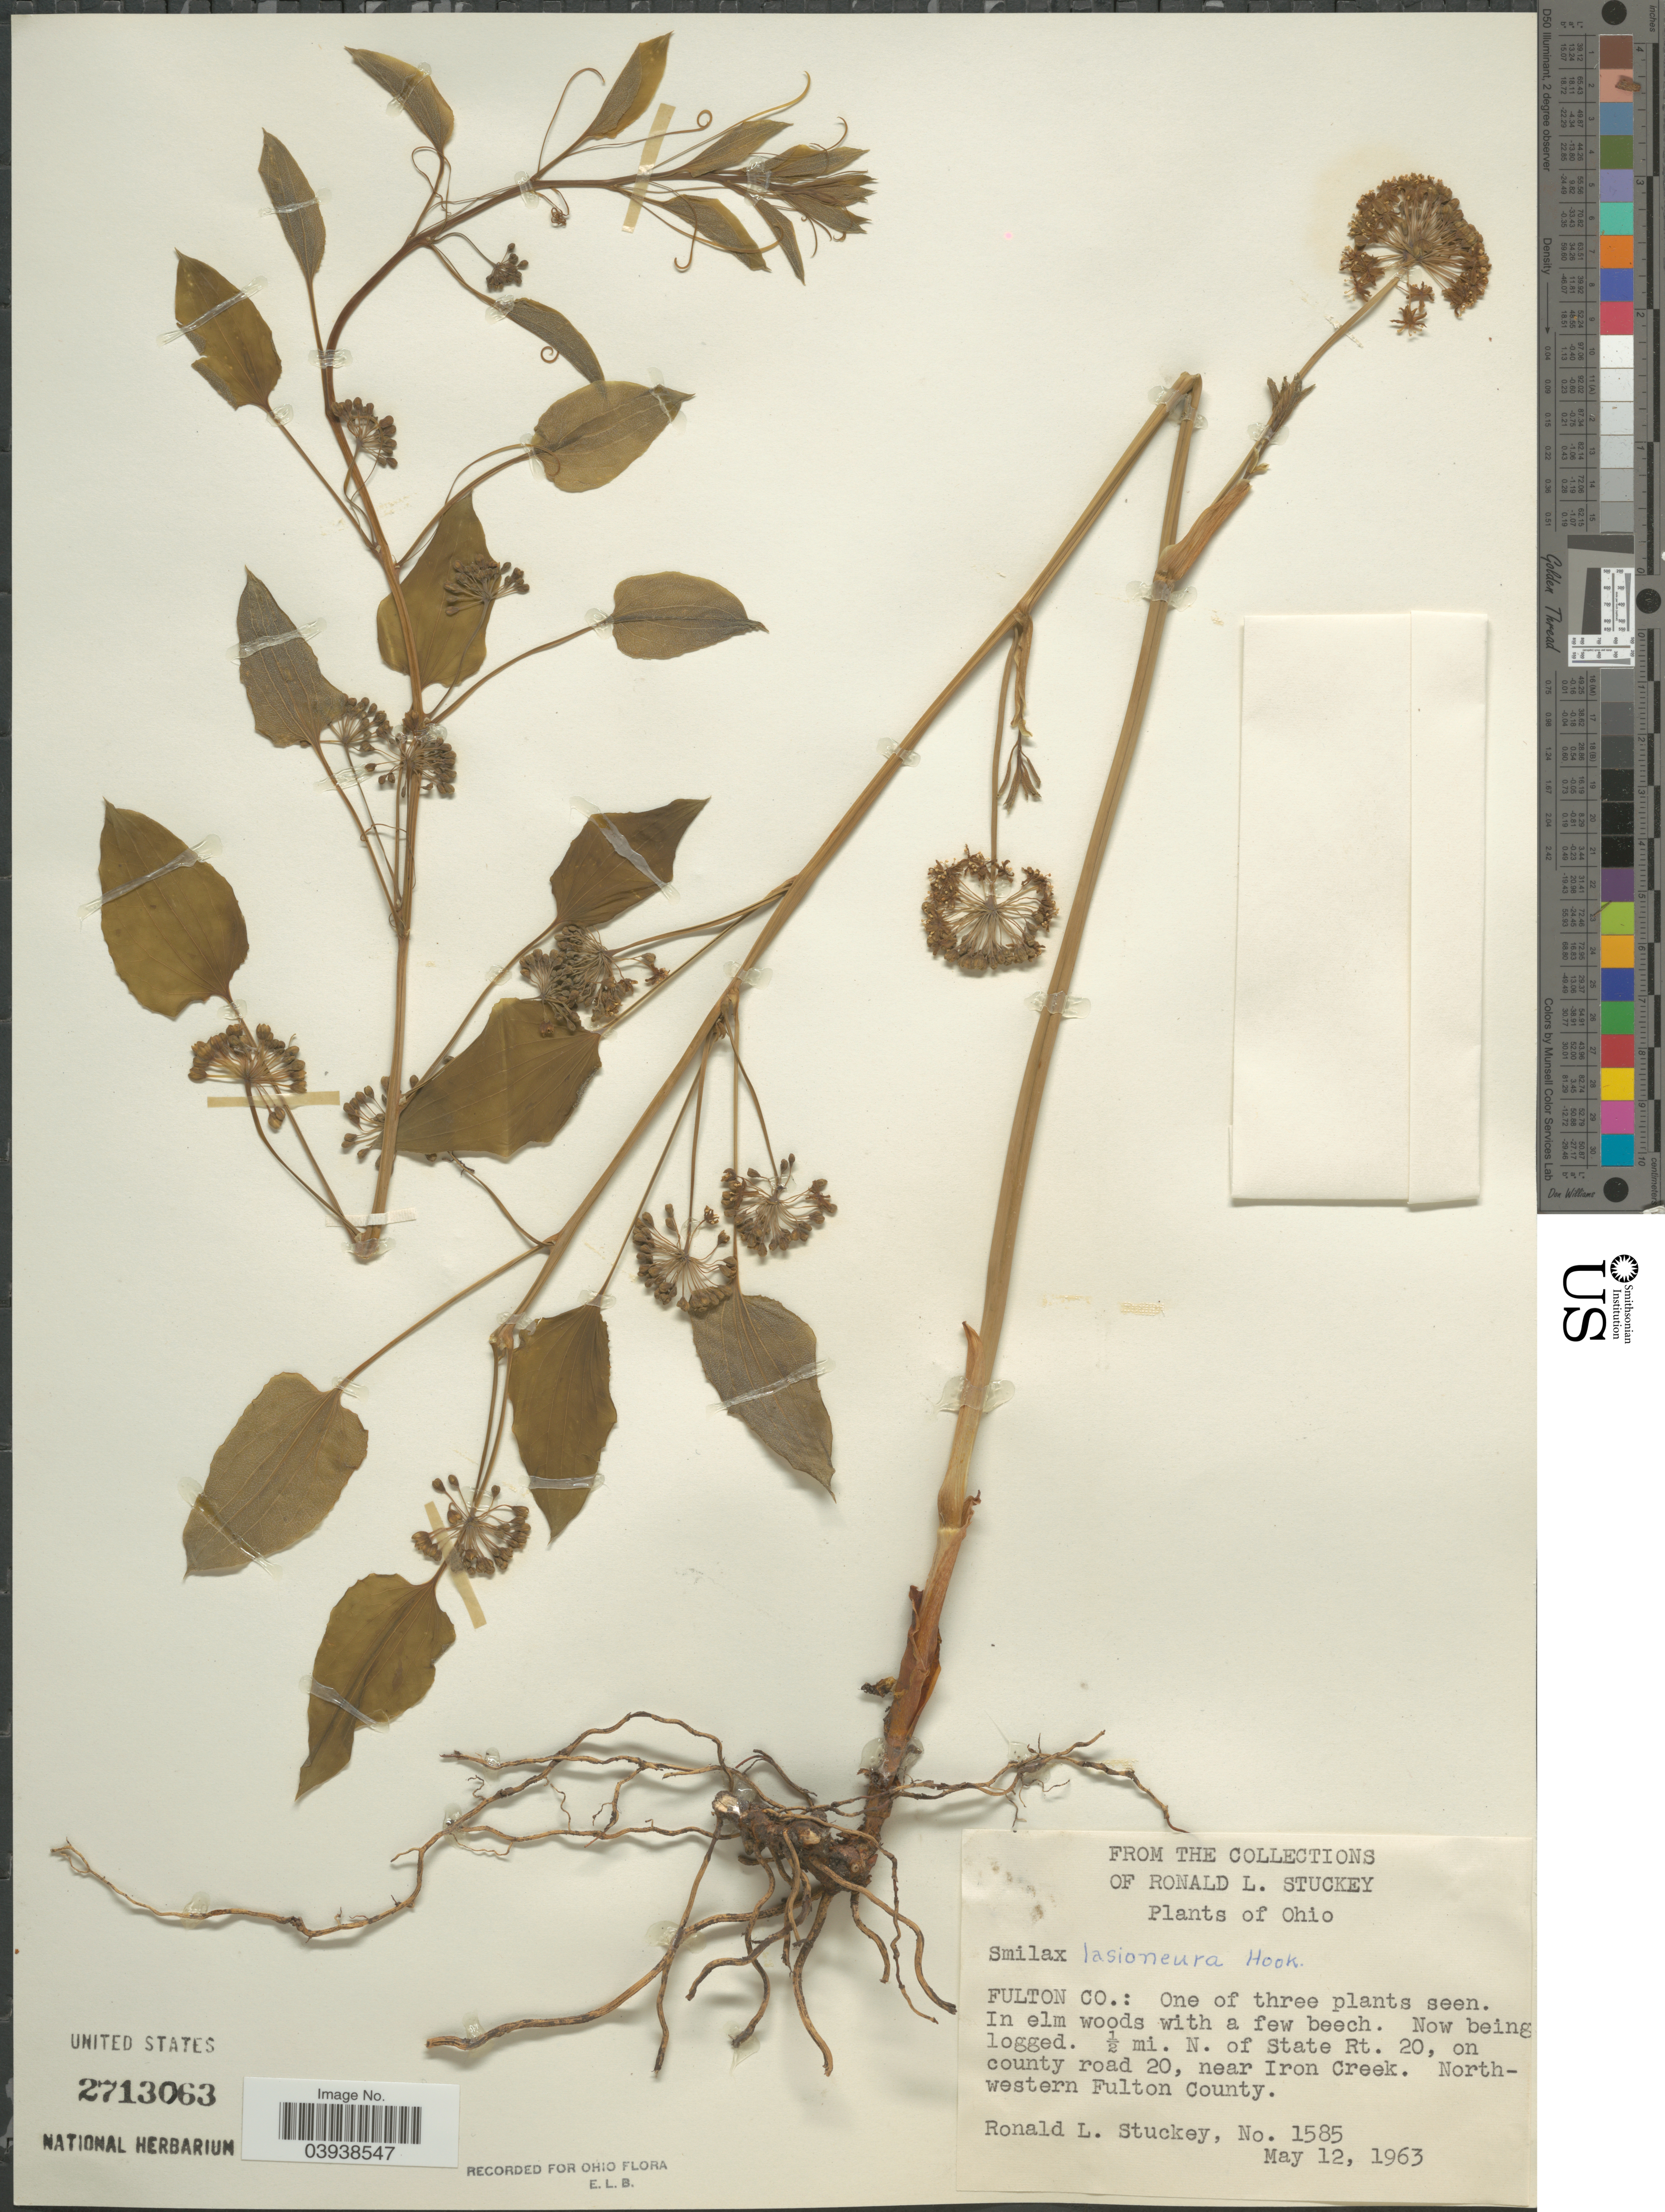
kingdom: Plantae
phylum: Tracheophyta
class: Liliopsida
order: Liliales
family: Smilacaceae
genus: Smilax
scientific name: Smilax herbacea var. lasioneuron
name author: (Hook.) A. DC.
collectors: R. L. Stuckey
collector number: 1585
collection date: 1963-05-12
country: United States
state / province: Ohio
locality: Fulton Co. In elm woods with a few beech. ½ mi. N. of State Rt. 20, on county road to 20, near Iron Creek. North-western Fulton County.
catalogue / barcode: US 2713063